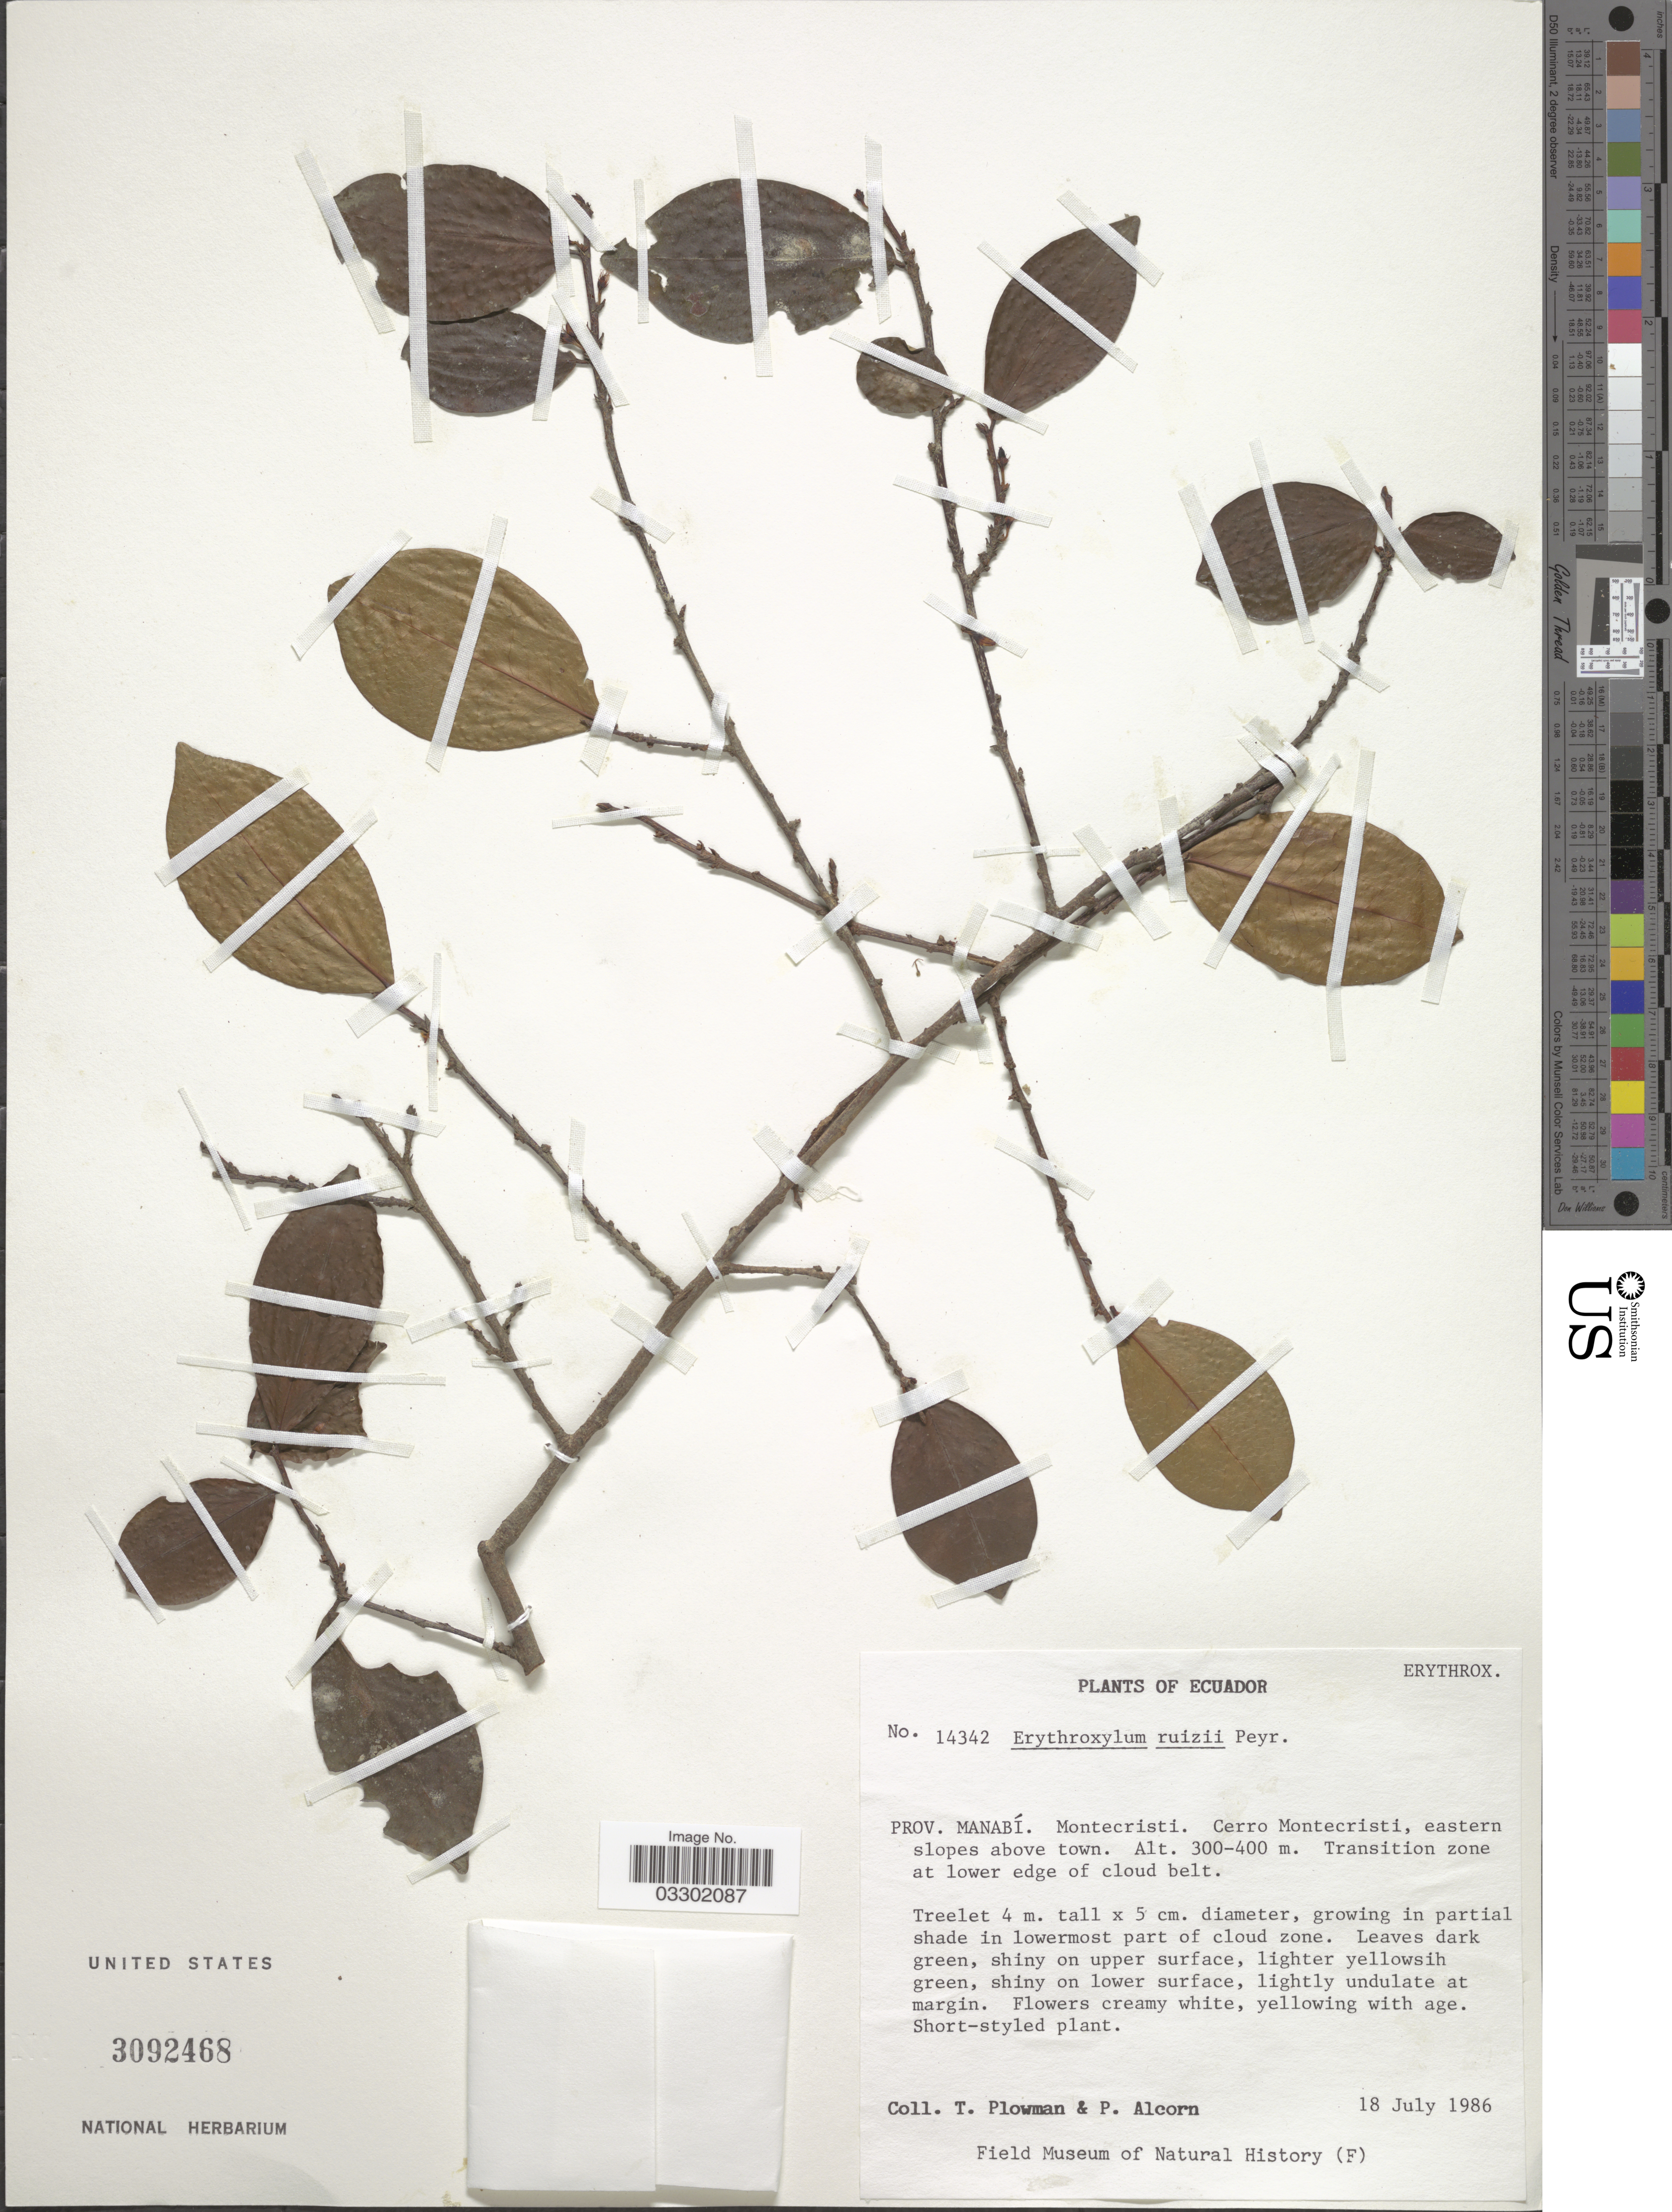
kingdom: Plantae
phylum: Tracheophyta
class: Magnoliopsida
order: Malpighiales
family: Erythroxylaceae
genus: Erythroxylum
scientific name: Erythroxylum ruizii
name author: Peyr.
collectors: T. Plowman & P. Alcorn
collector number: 14342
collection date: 1986-07-18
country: Ecuador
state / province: Manabí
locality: Montecristi. Cerro Montecristi, eastern slopes above town. Transition zone at lower edge of cloud belt.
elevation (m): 300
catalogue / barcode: US 3092468